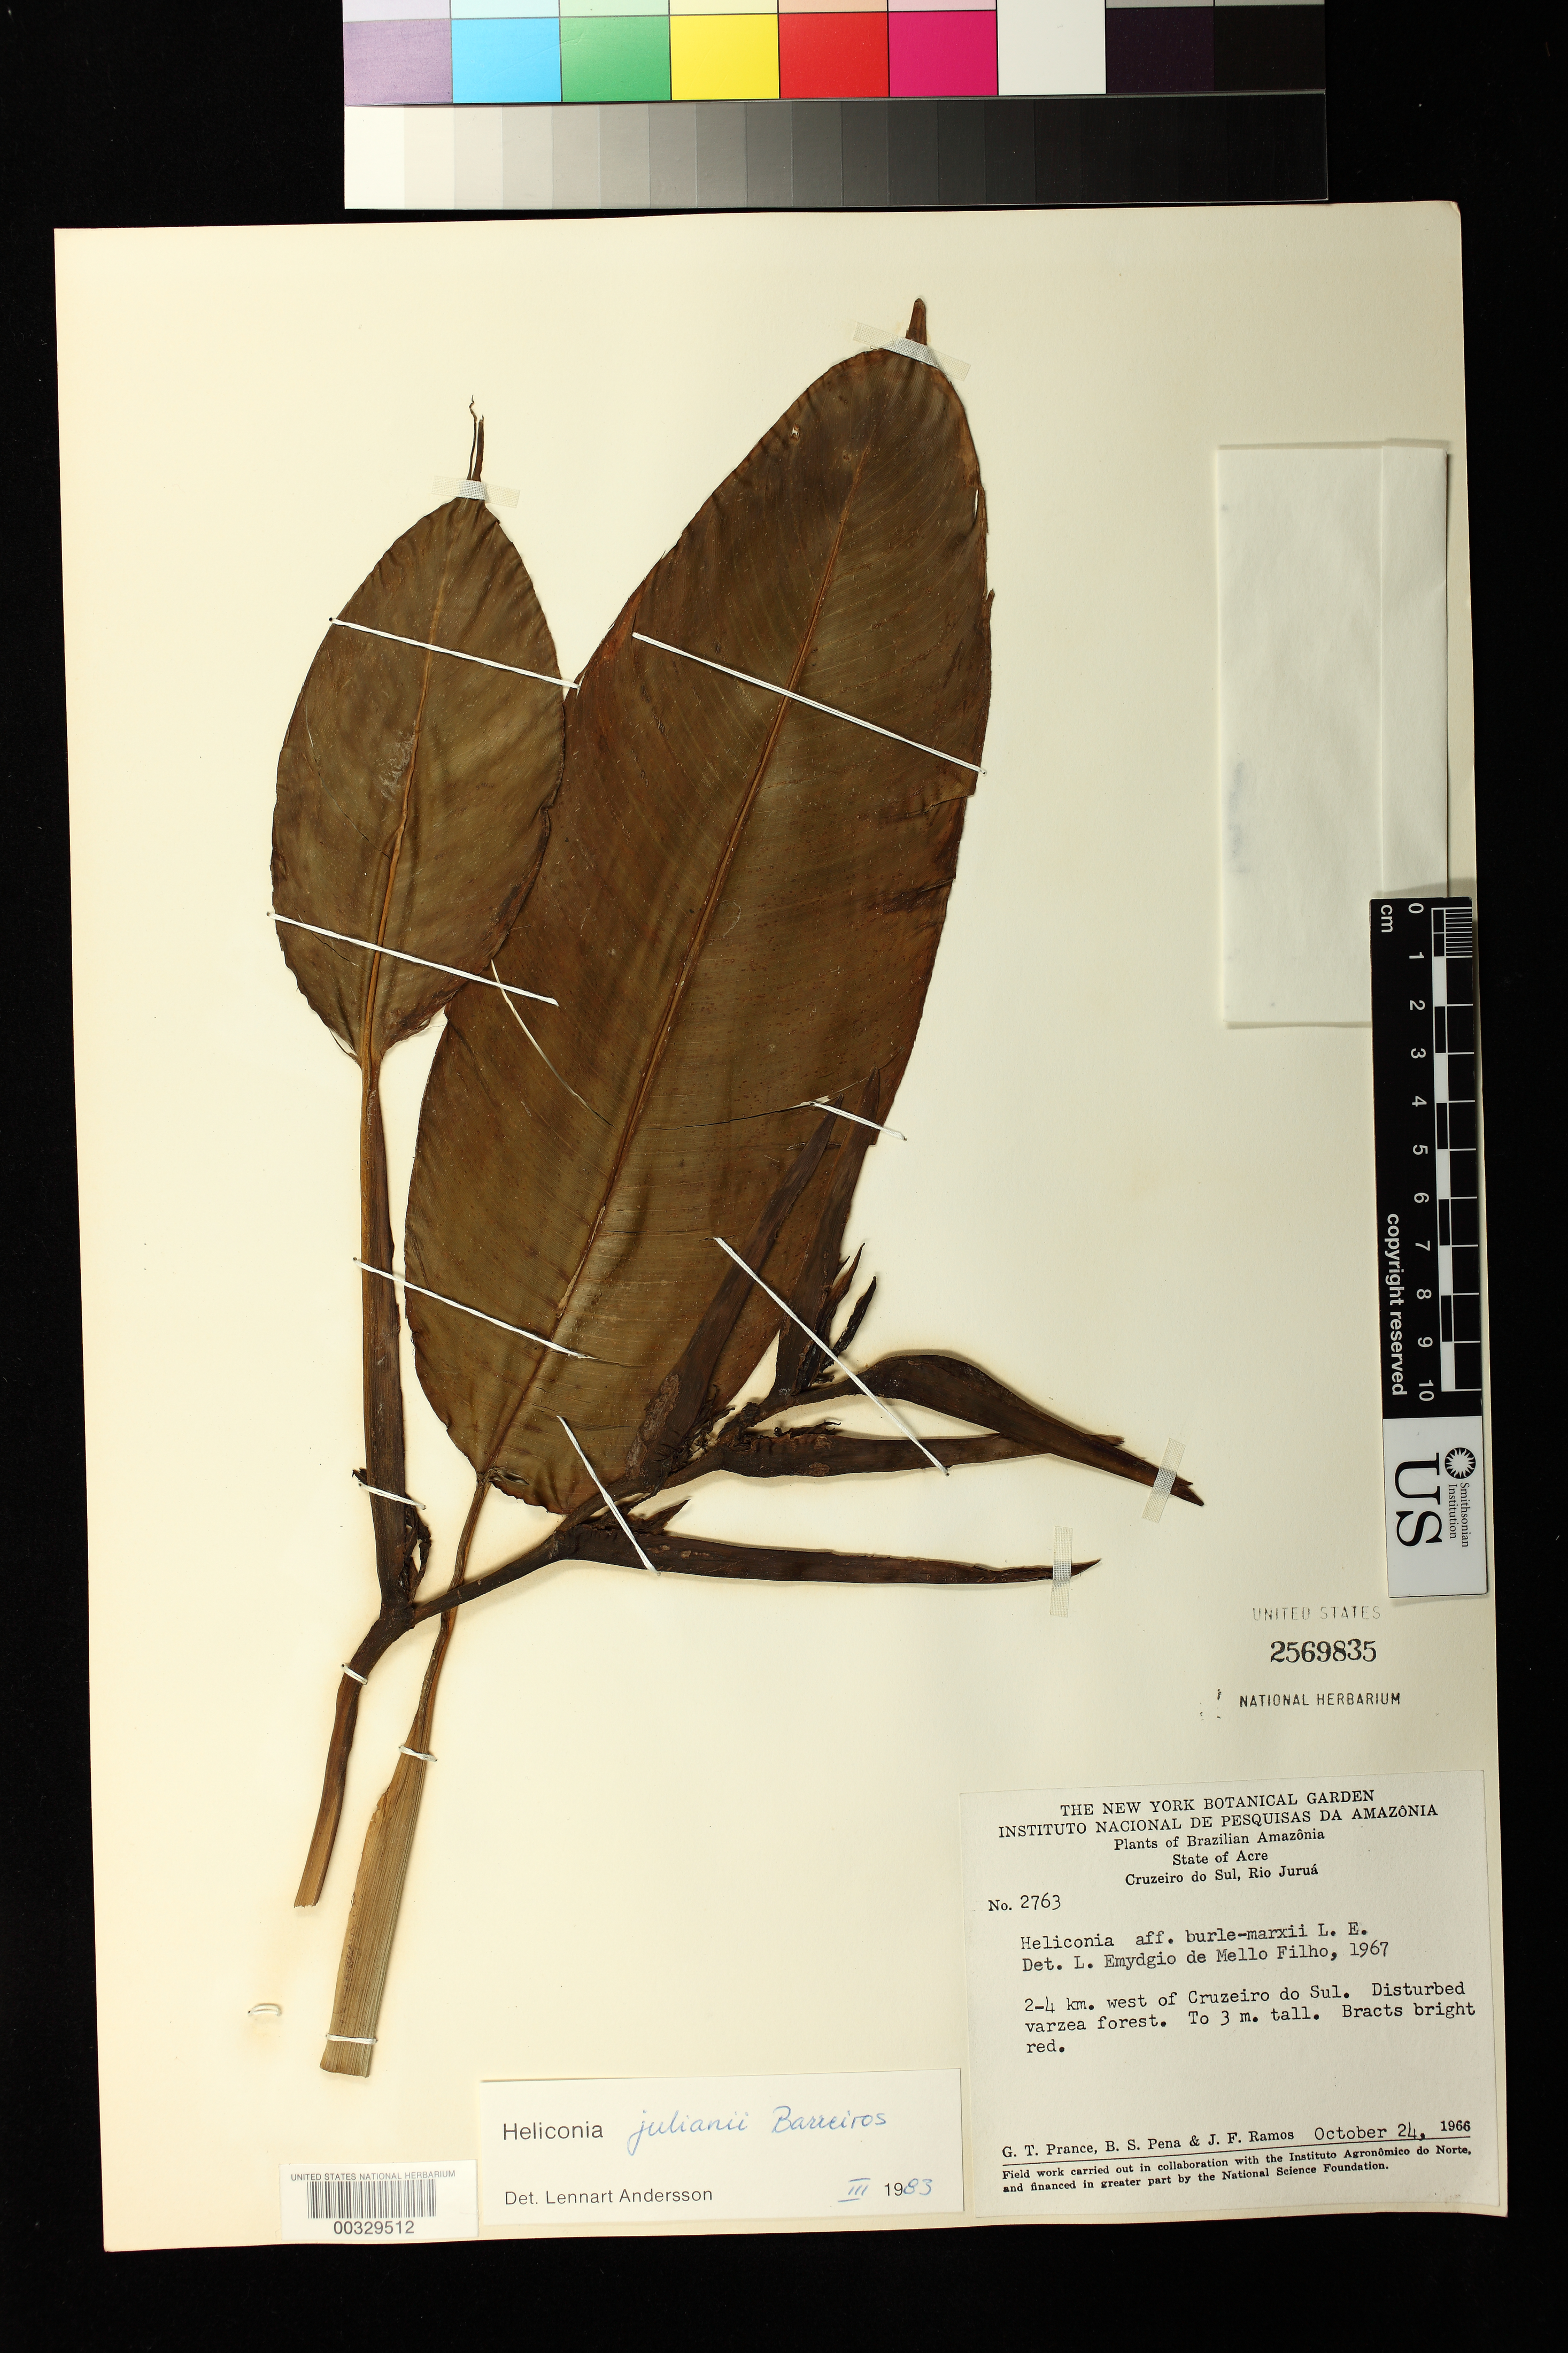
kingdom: Plantae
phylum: Tracheophyta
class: Liliopsida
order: Zingiberales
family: Heliconiaceae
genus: Heliconia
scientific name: Heliconia julianii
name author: Barreiros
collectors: G. T. Prance, B. S. Pena & J. F. Ramos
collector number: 2763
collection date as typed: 24 Oct 1966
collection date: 1966-10-24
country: Brazil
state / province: Acre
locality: Cruzeiro do sul, rio jurua, 2-4 km w of cruzeiro do sul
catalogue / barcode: US 2569835